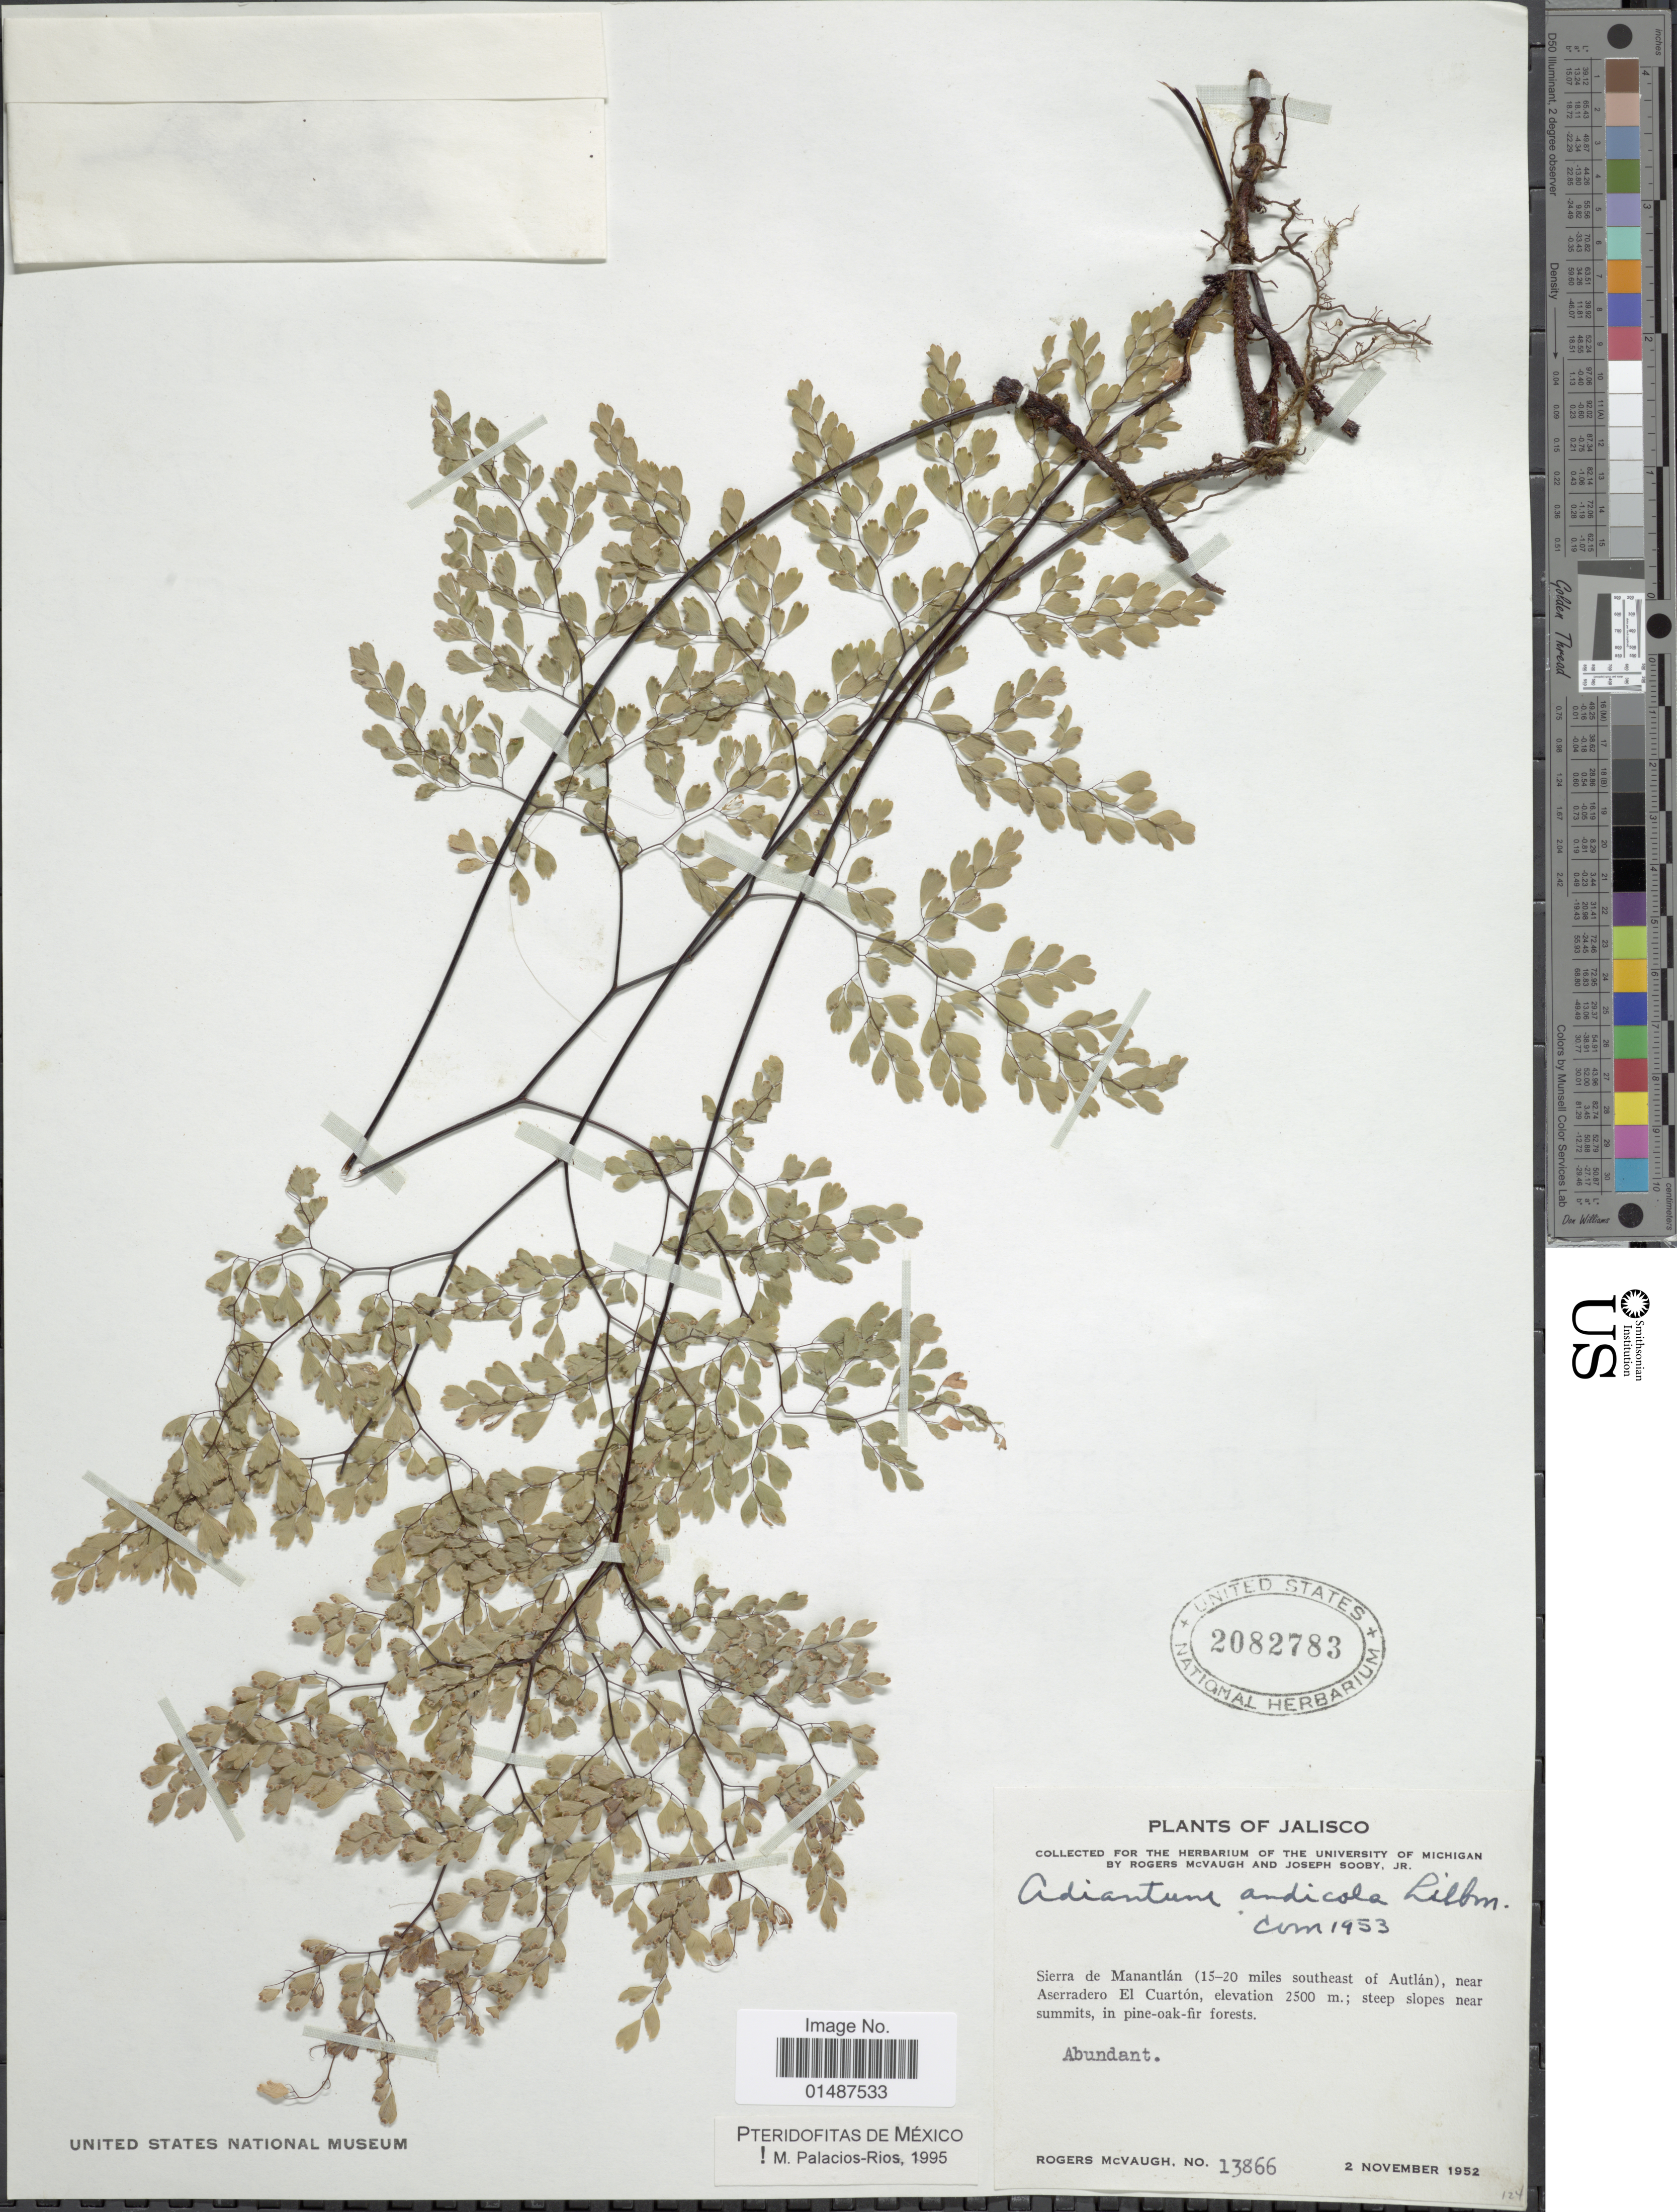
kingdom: Plantae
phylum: Tracheophyta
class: Polypodiopsida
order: Polypodiales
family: Pteridaceae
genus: Adiantum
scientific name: Adiantum andicola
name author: Liebm.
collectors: R. McVaugh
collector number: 13866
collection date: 1952-11-02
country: Mexico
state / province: Jalisco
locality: Sierra de Manantlan (15-20 miles southeast of autlan), Near Aserradero El Cuarton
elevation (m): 2500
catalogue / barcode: US 2082783